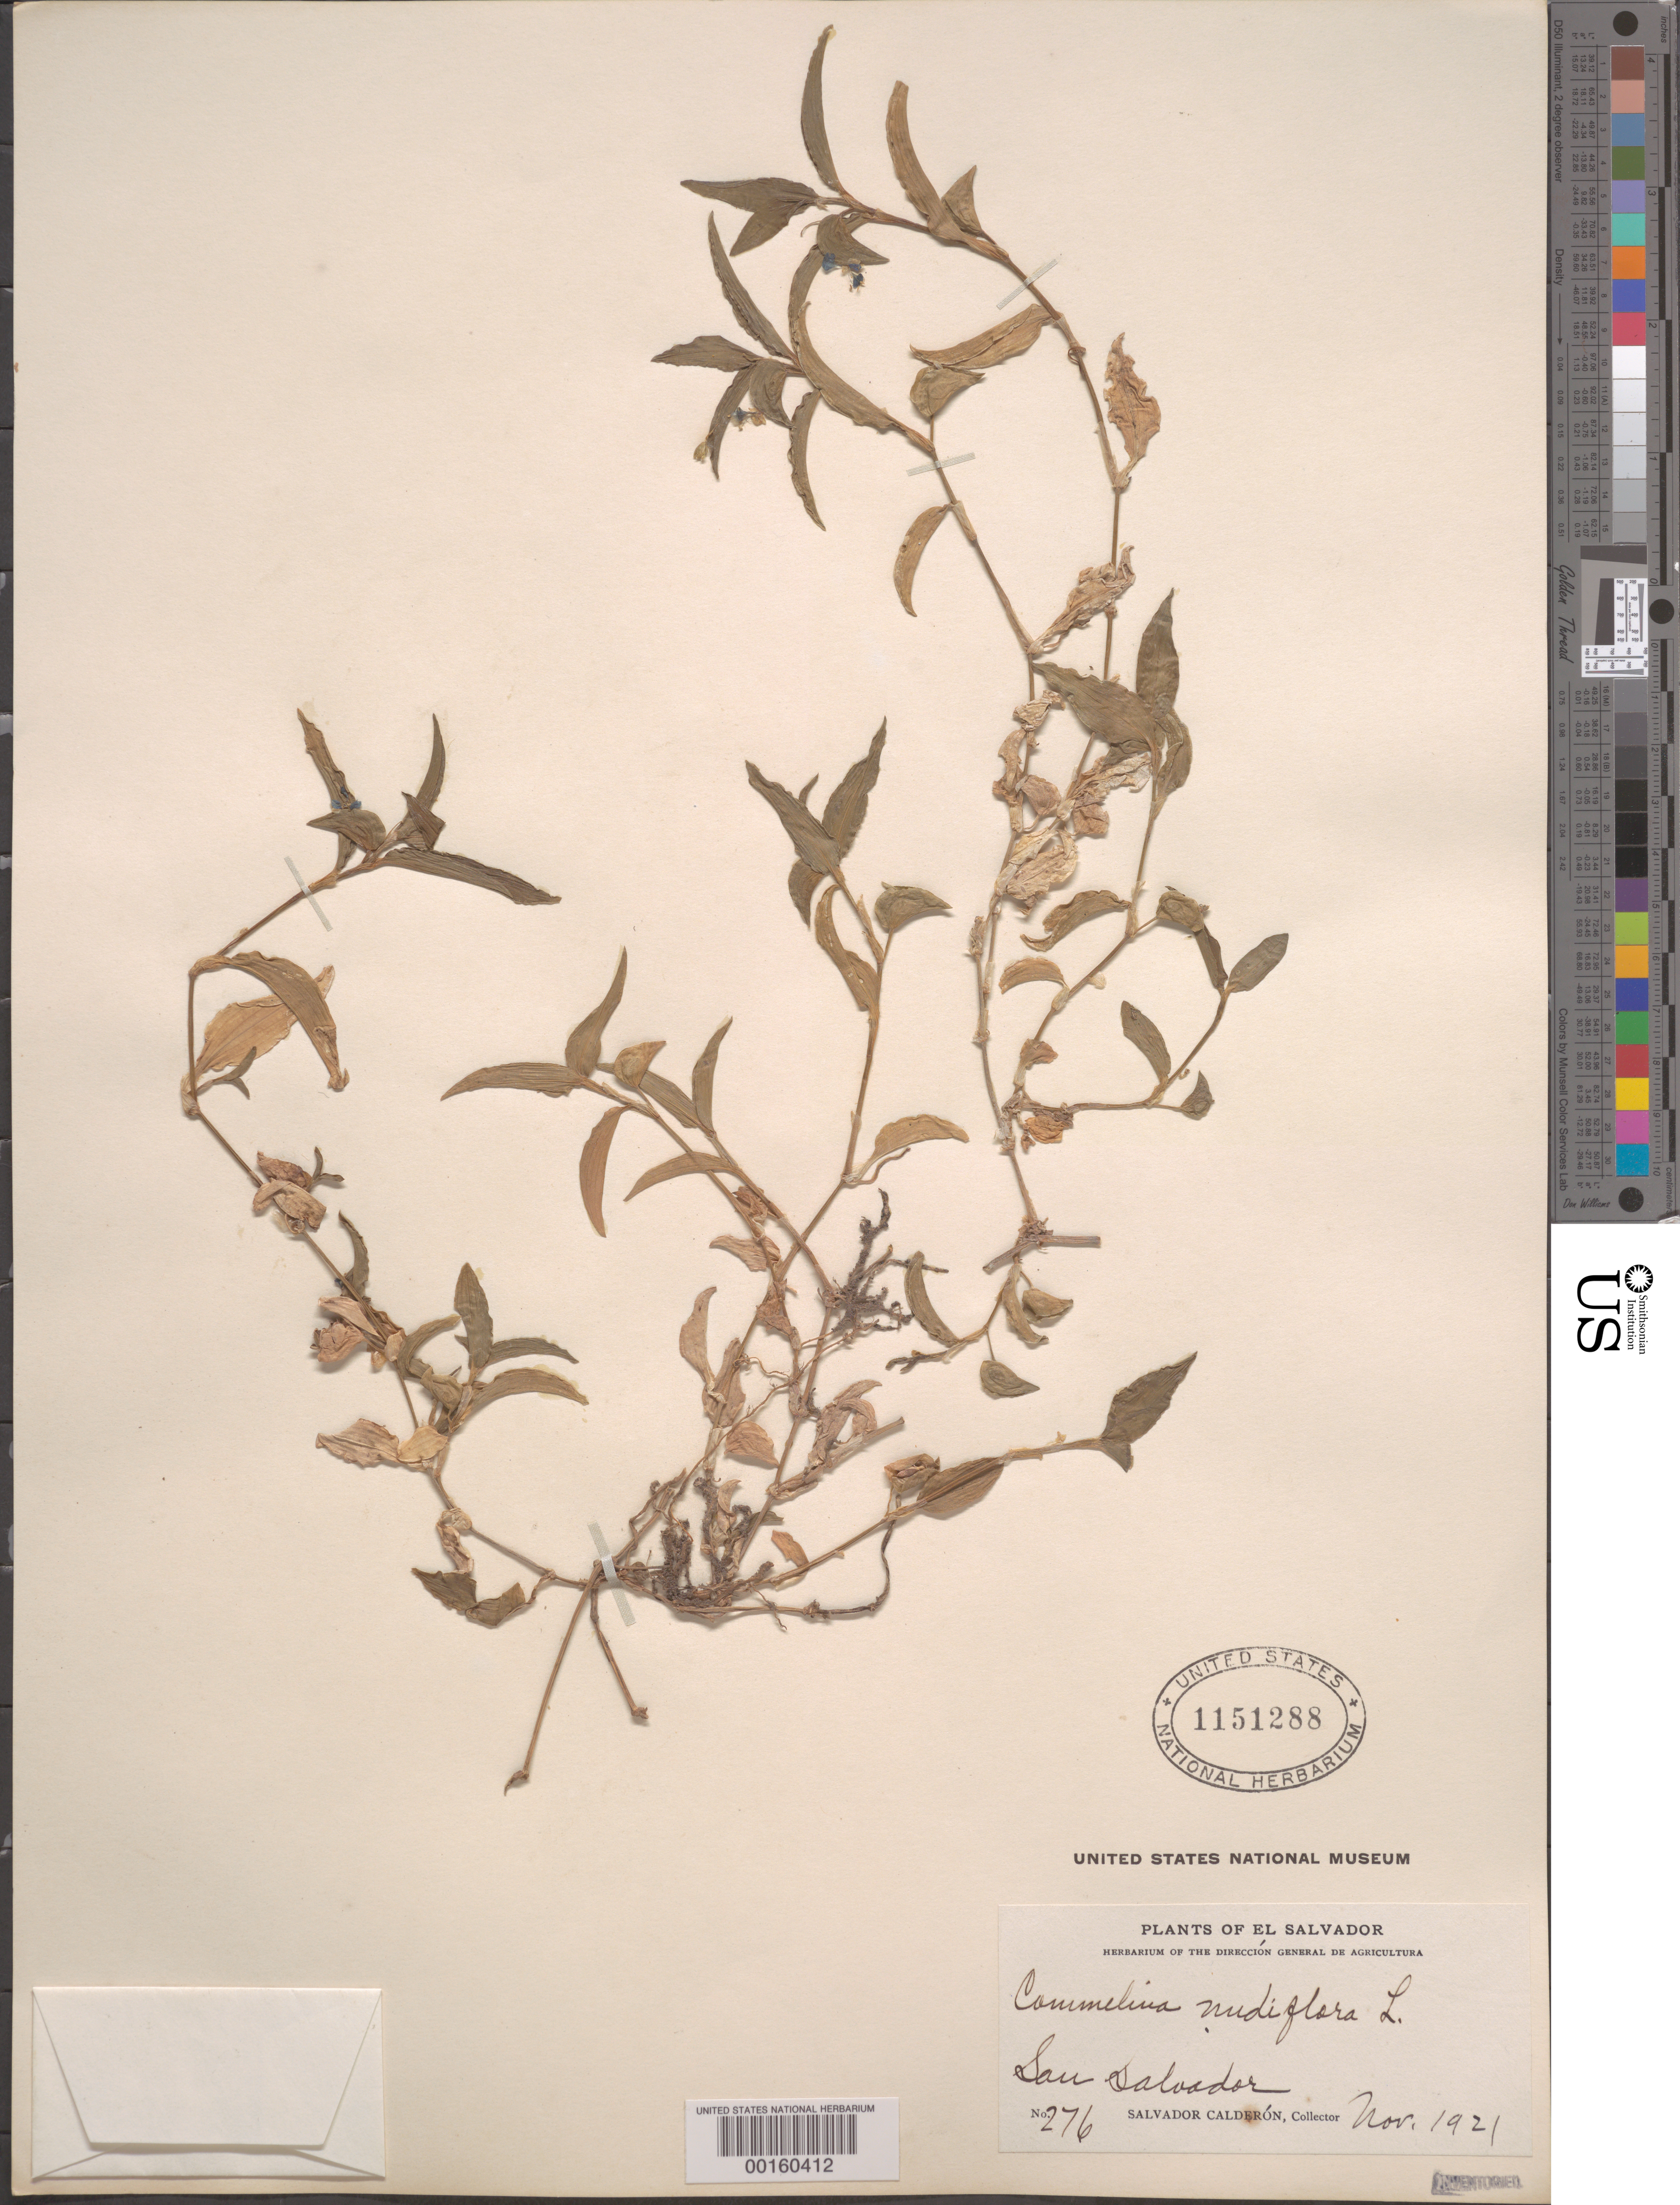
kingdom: Plantae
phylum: Tracheophyta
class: Liliopsida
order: Commelinales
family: Commelinaceae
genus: Commelina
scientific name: Commelina diffusa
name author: Burm. f.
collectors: S. Calderón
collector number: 276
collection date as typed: Nov 1921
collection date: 1921-11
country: El Salvador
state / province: San Salvador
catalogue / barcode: US 1151288